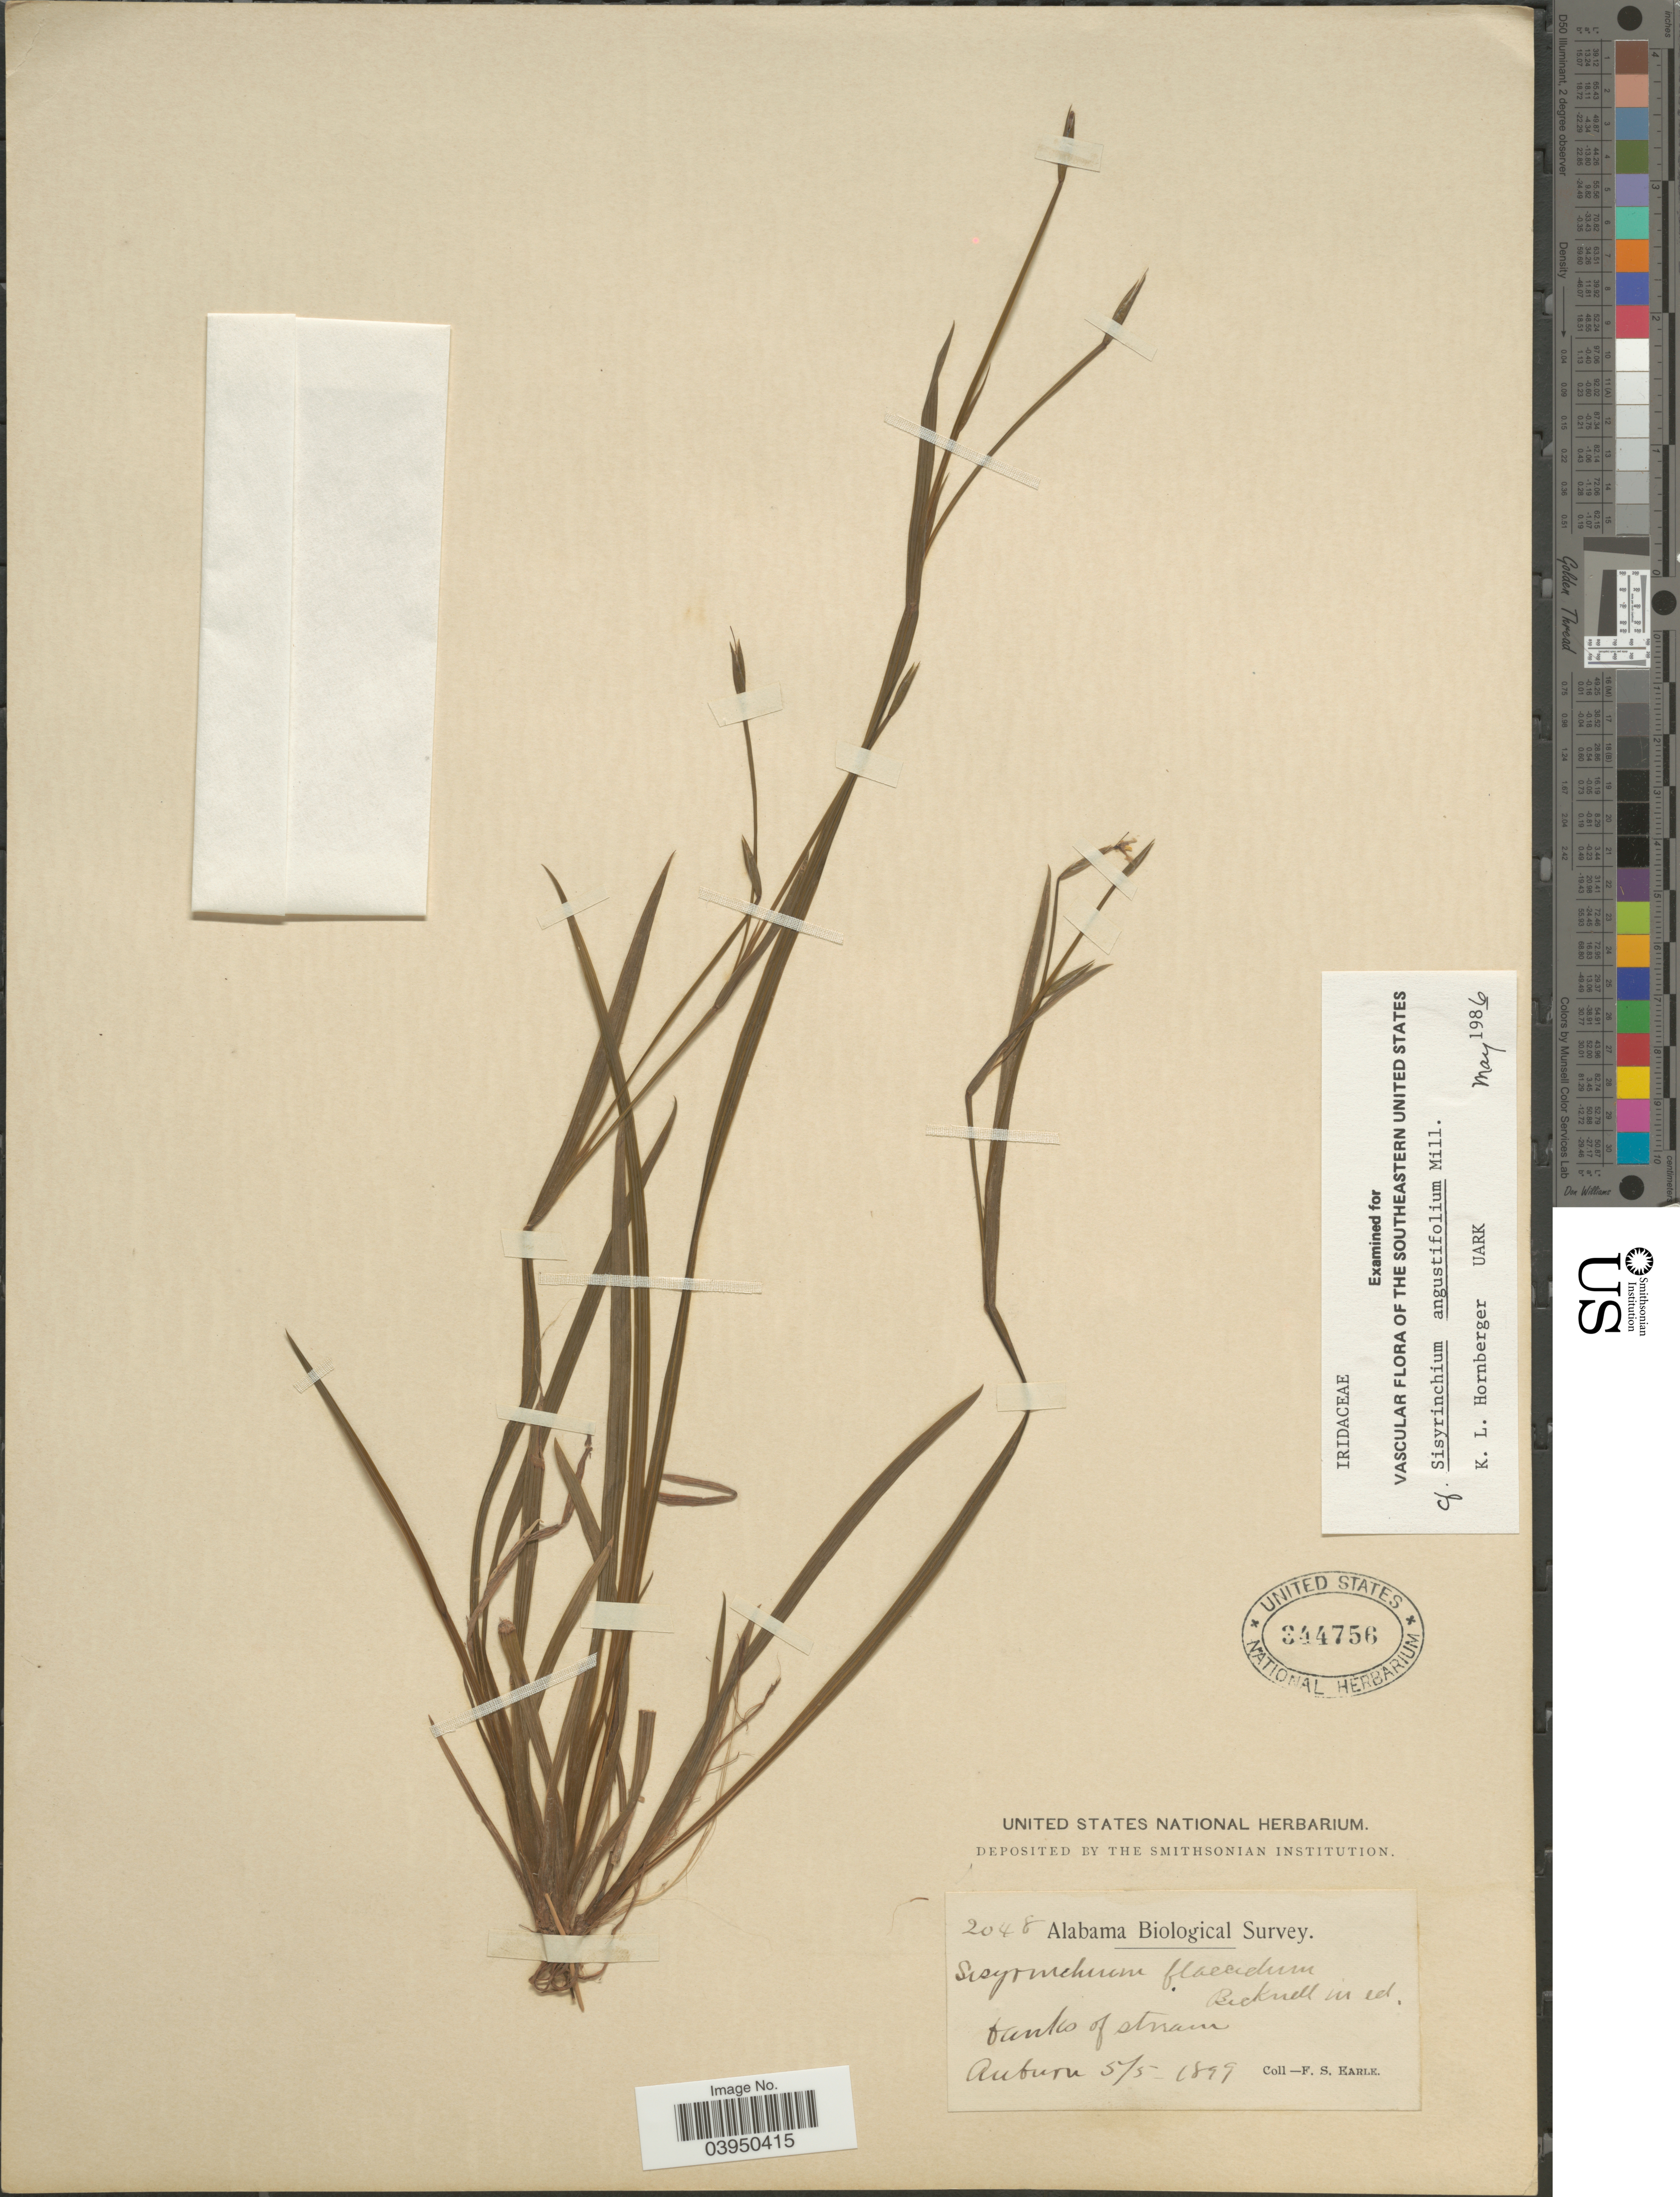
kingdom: Plantae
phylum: Tracheophyta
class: Liliopsida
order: Asparagales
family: Iridaceae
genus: Sisyrinchium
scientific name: Sisyrinchium angustifolium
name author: Mill.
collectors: F. S. Earle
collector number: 2048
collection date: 1899-05-05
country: United States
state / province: Alabama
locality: Banks of stream. Auburn.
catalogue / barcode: US 344756